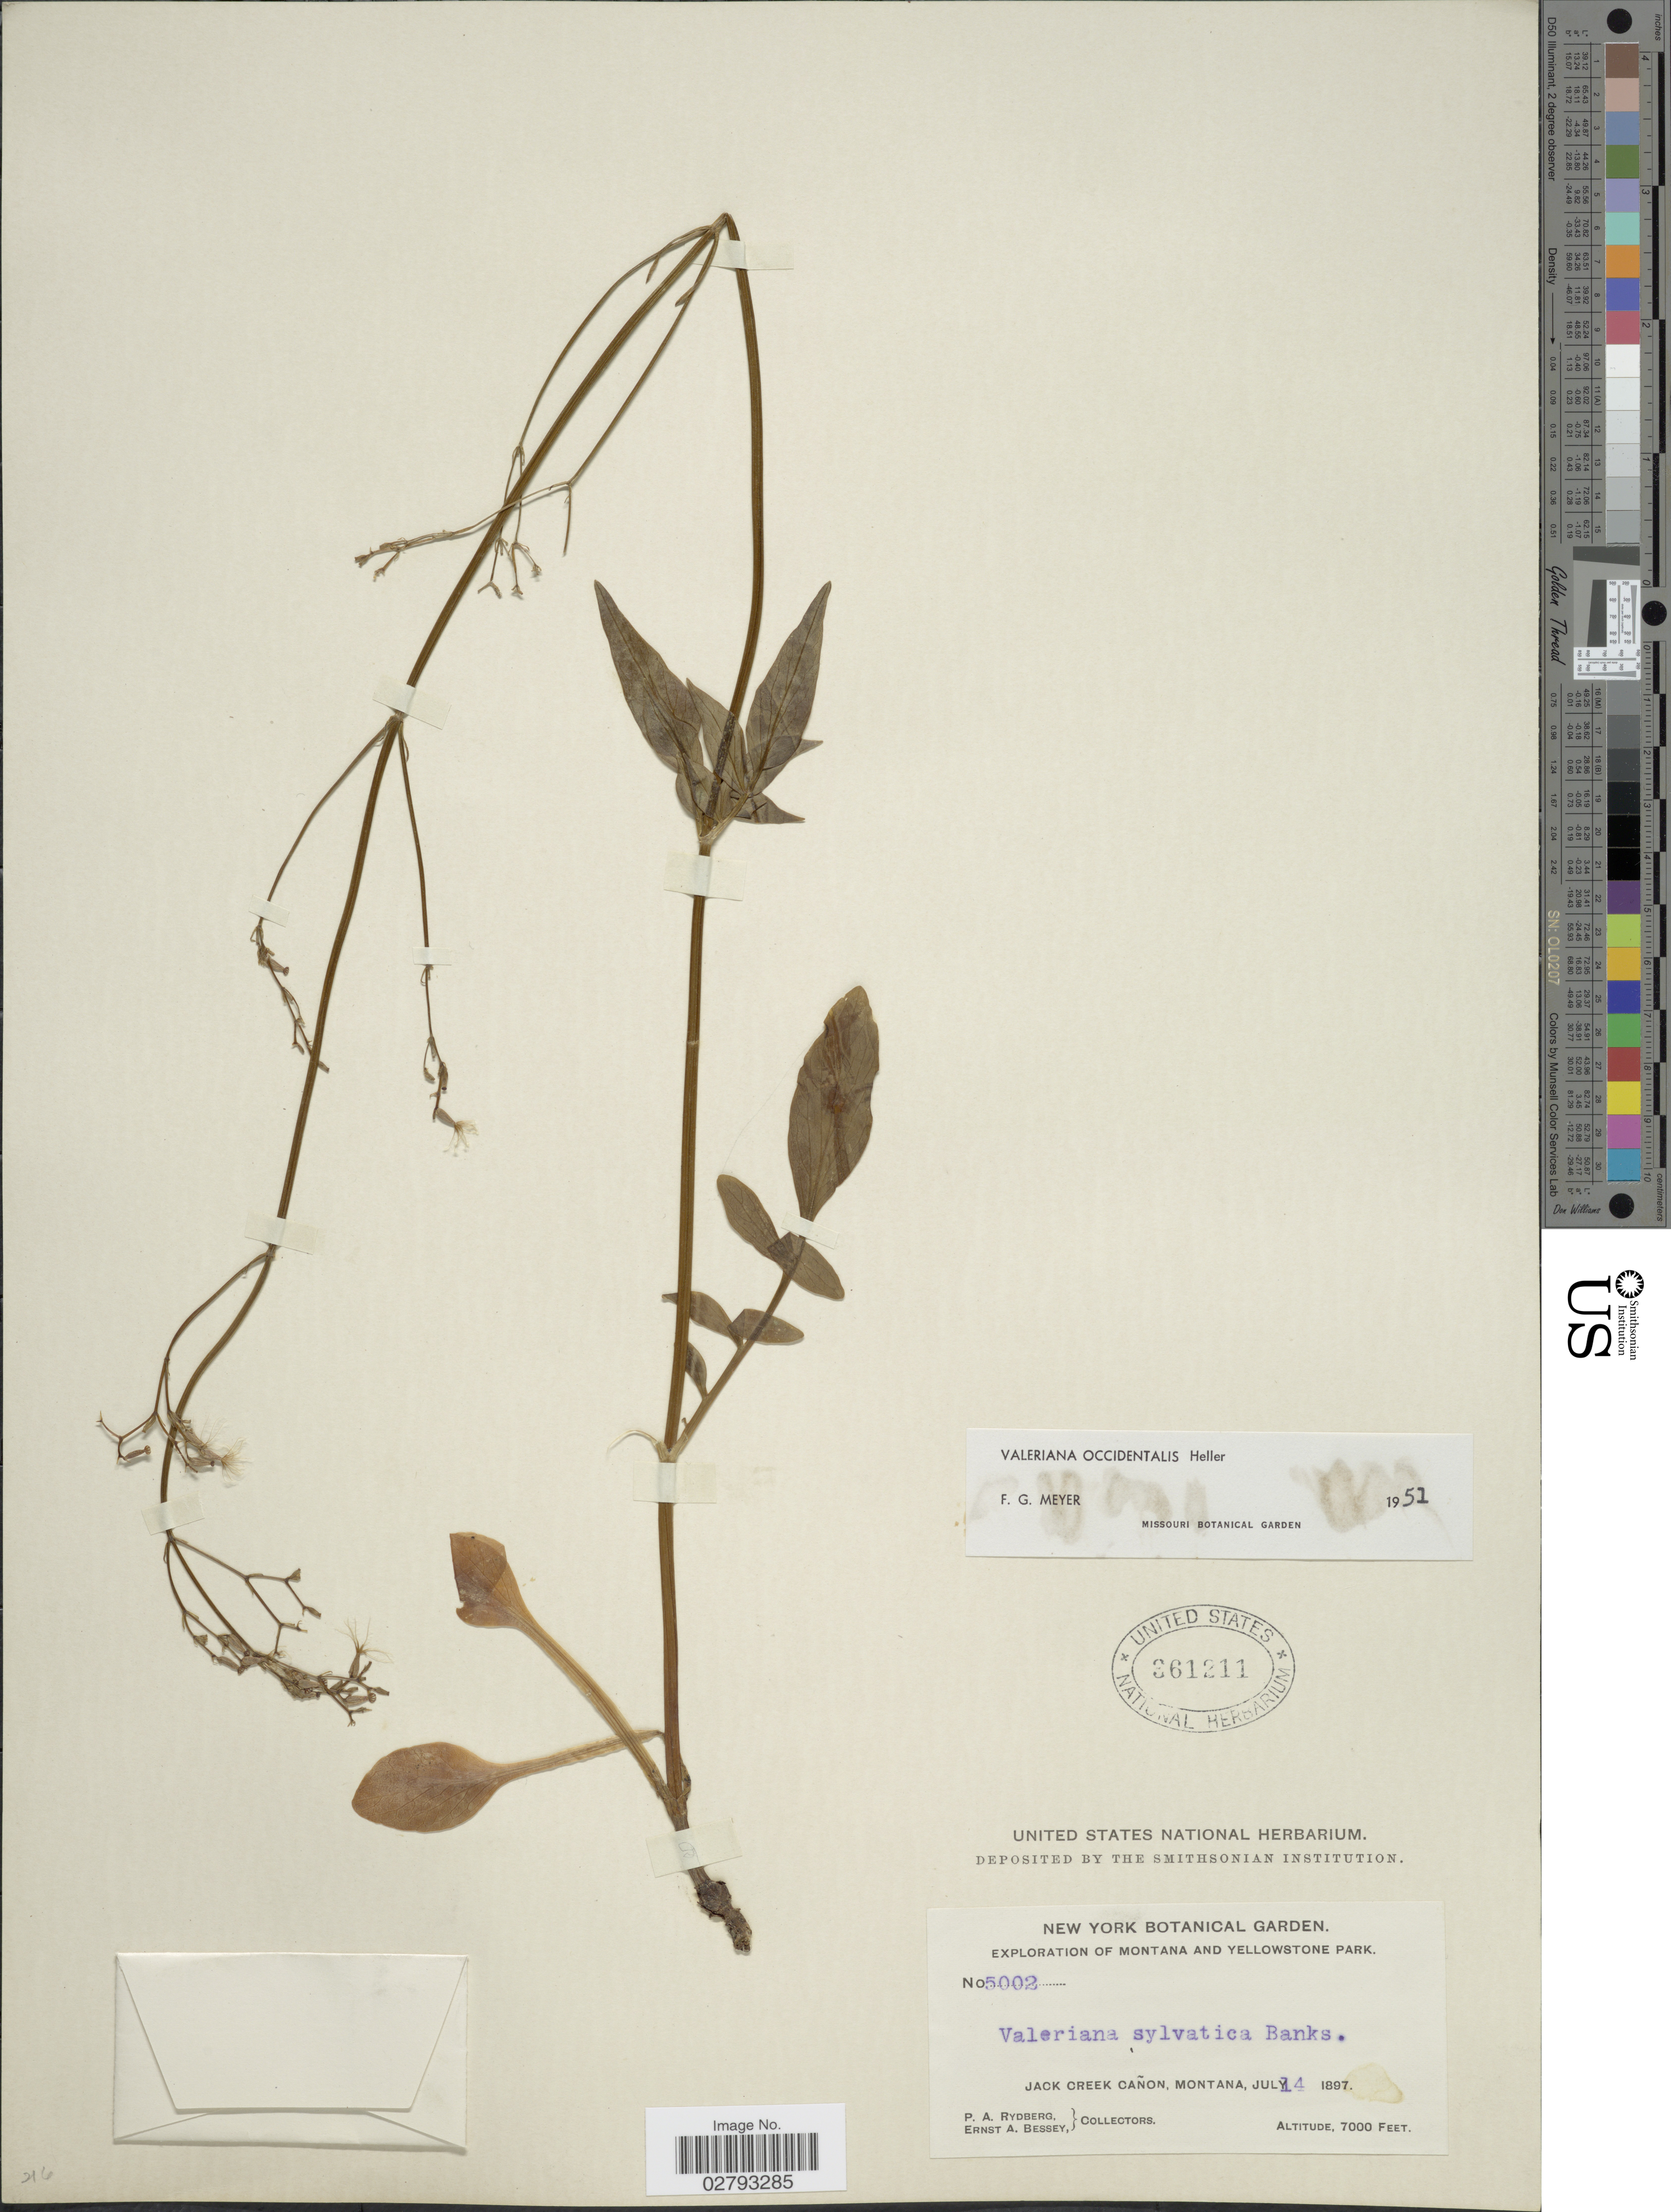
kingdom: Plantae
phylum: Tracheophyta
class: Magnoliopsida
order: Dipsacales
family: Caprifoliaceae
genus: Valeriana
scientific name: Valeriana occidentalis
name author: A. Heller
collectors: P. A. Rydberg & E. A. Bessey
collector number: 5002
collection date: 1897-07-14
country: United States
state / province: Montana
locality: Montana and Yellowstone Park, Jack Creek Cañon.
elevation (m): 2134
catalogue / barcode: US 361211